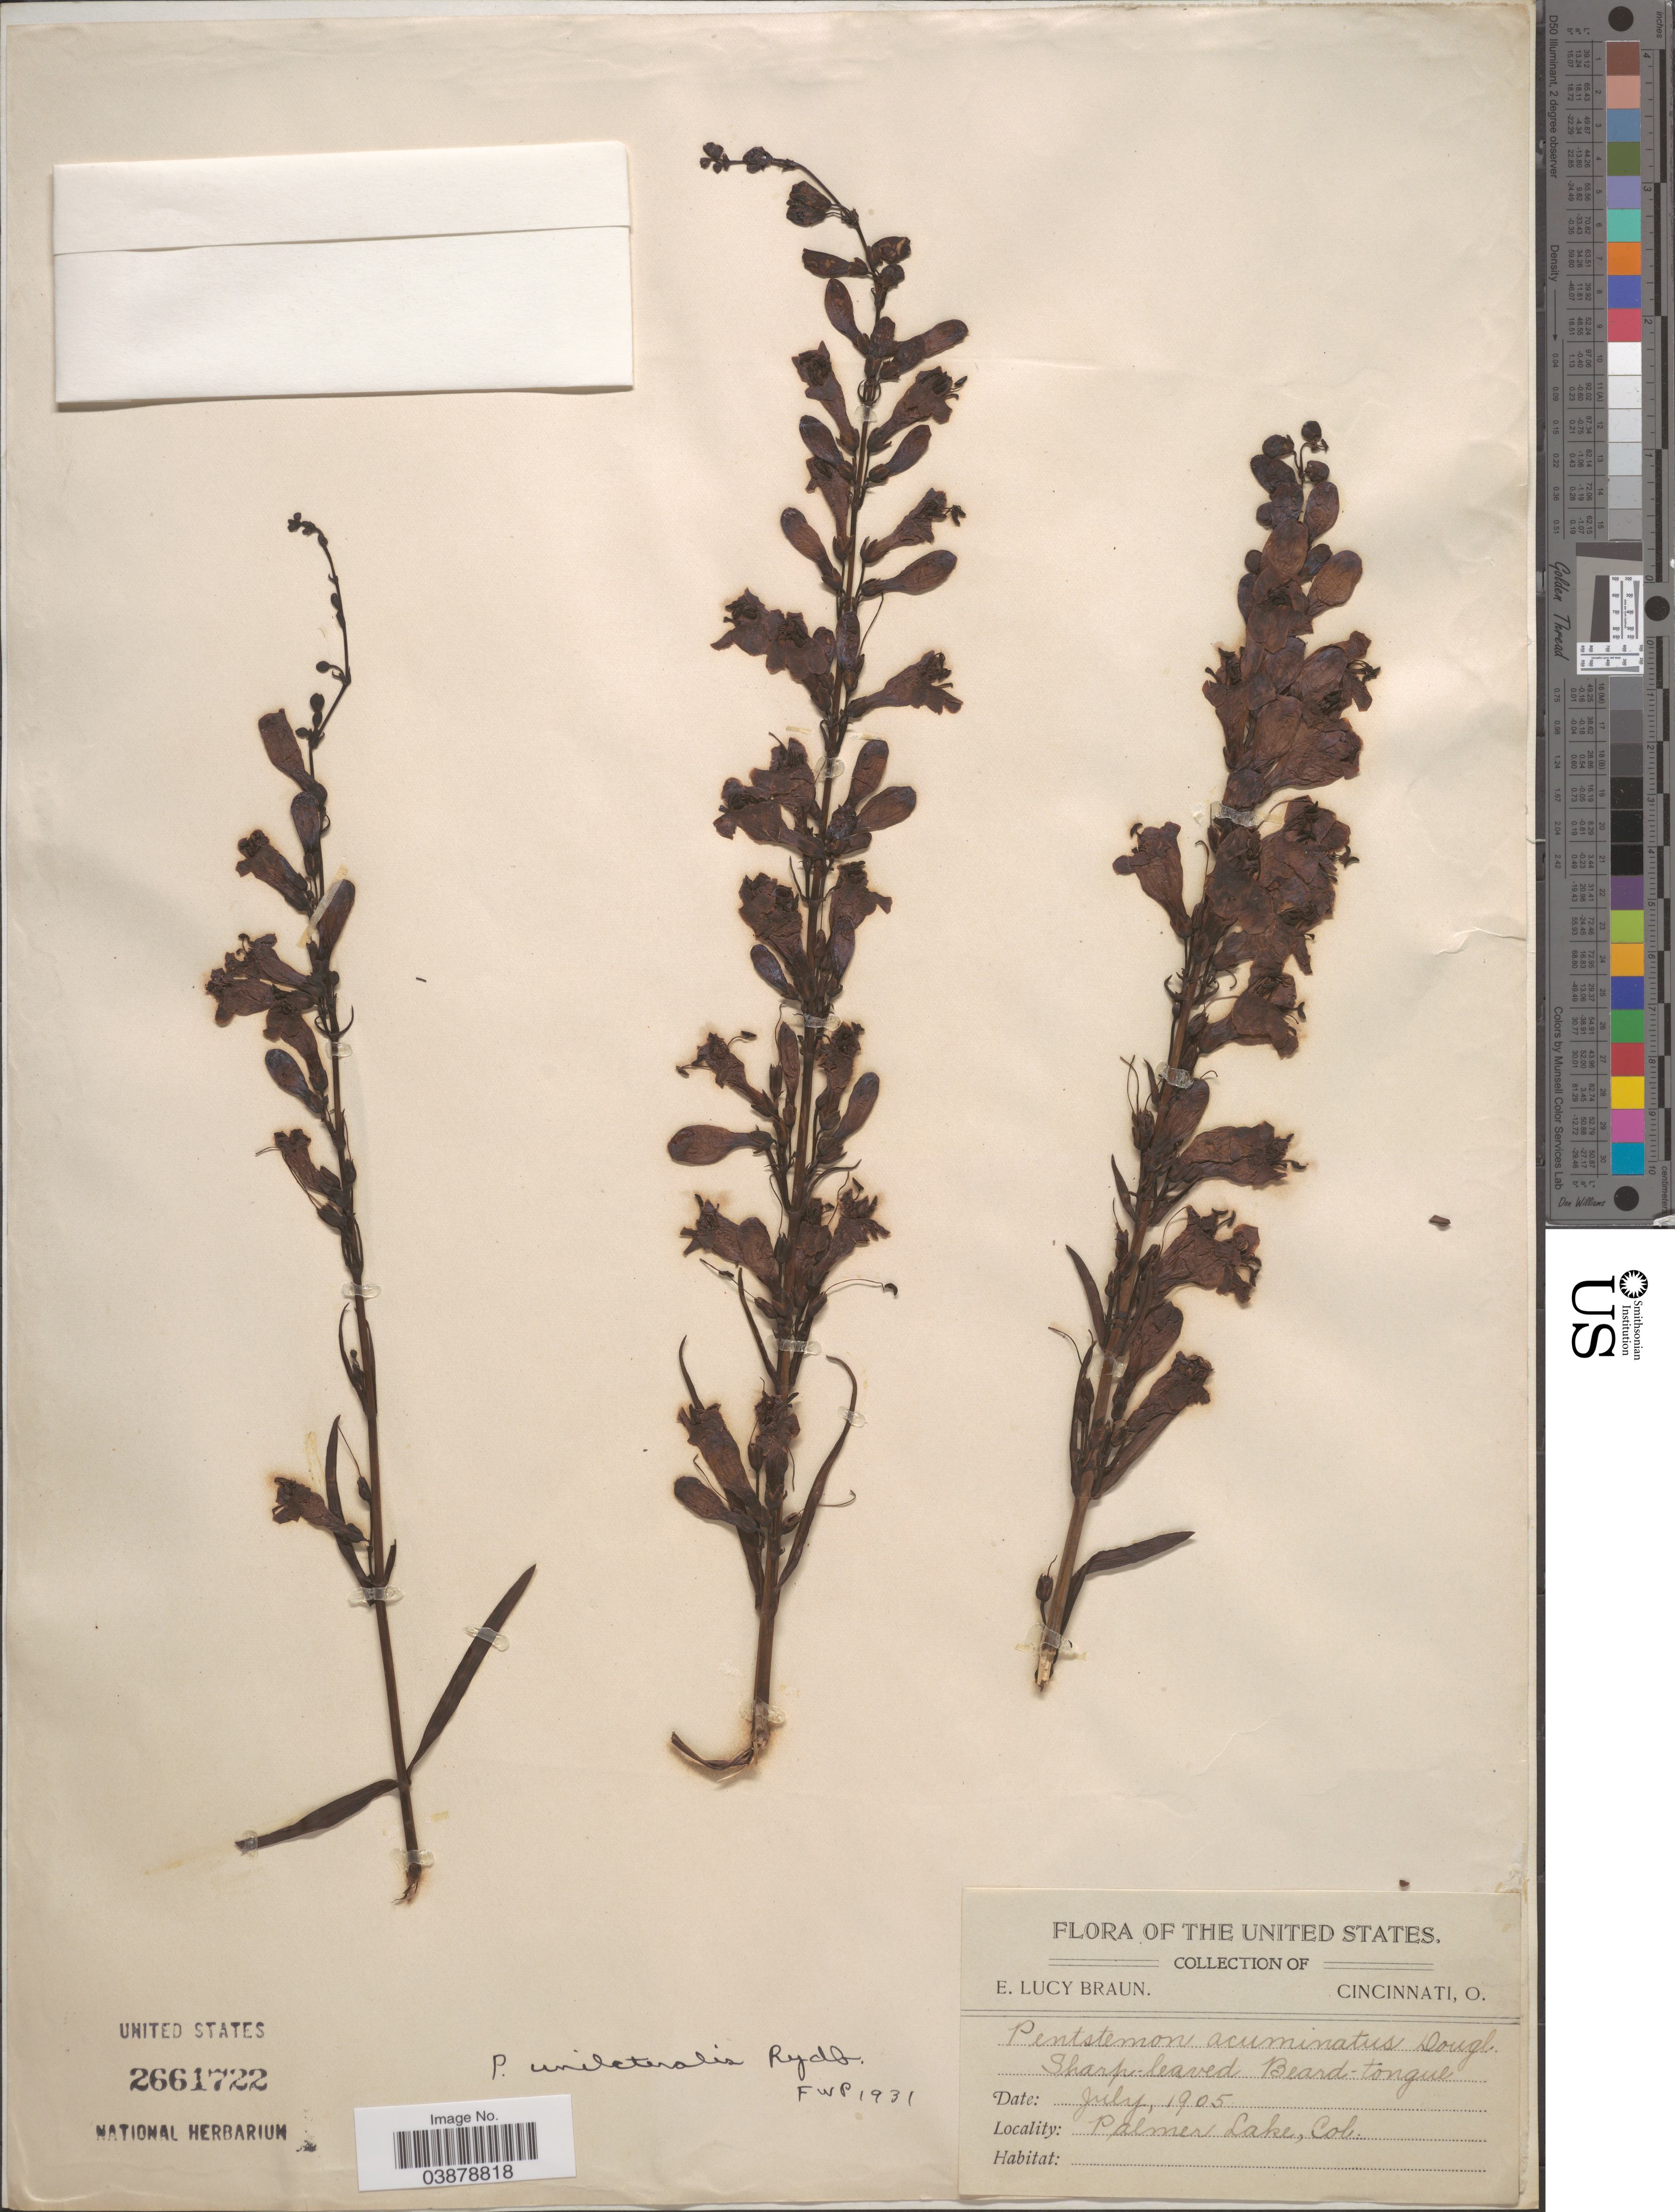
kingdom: Plantae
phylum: Tracheophyta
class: Magnoliopsida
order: Lamiales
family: Plantaginaceae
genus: Penstemon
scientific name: Penstemon unilateralis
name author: Rydb.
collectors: E. L. Braun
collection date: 1905-07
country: United States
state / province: Colorado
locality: Palmer Lake.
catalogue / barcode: US 2661722